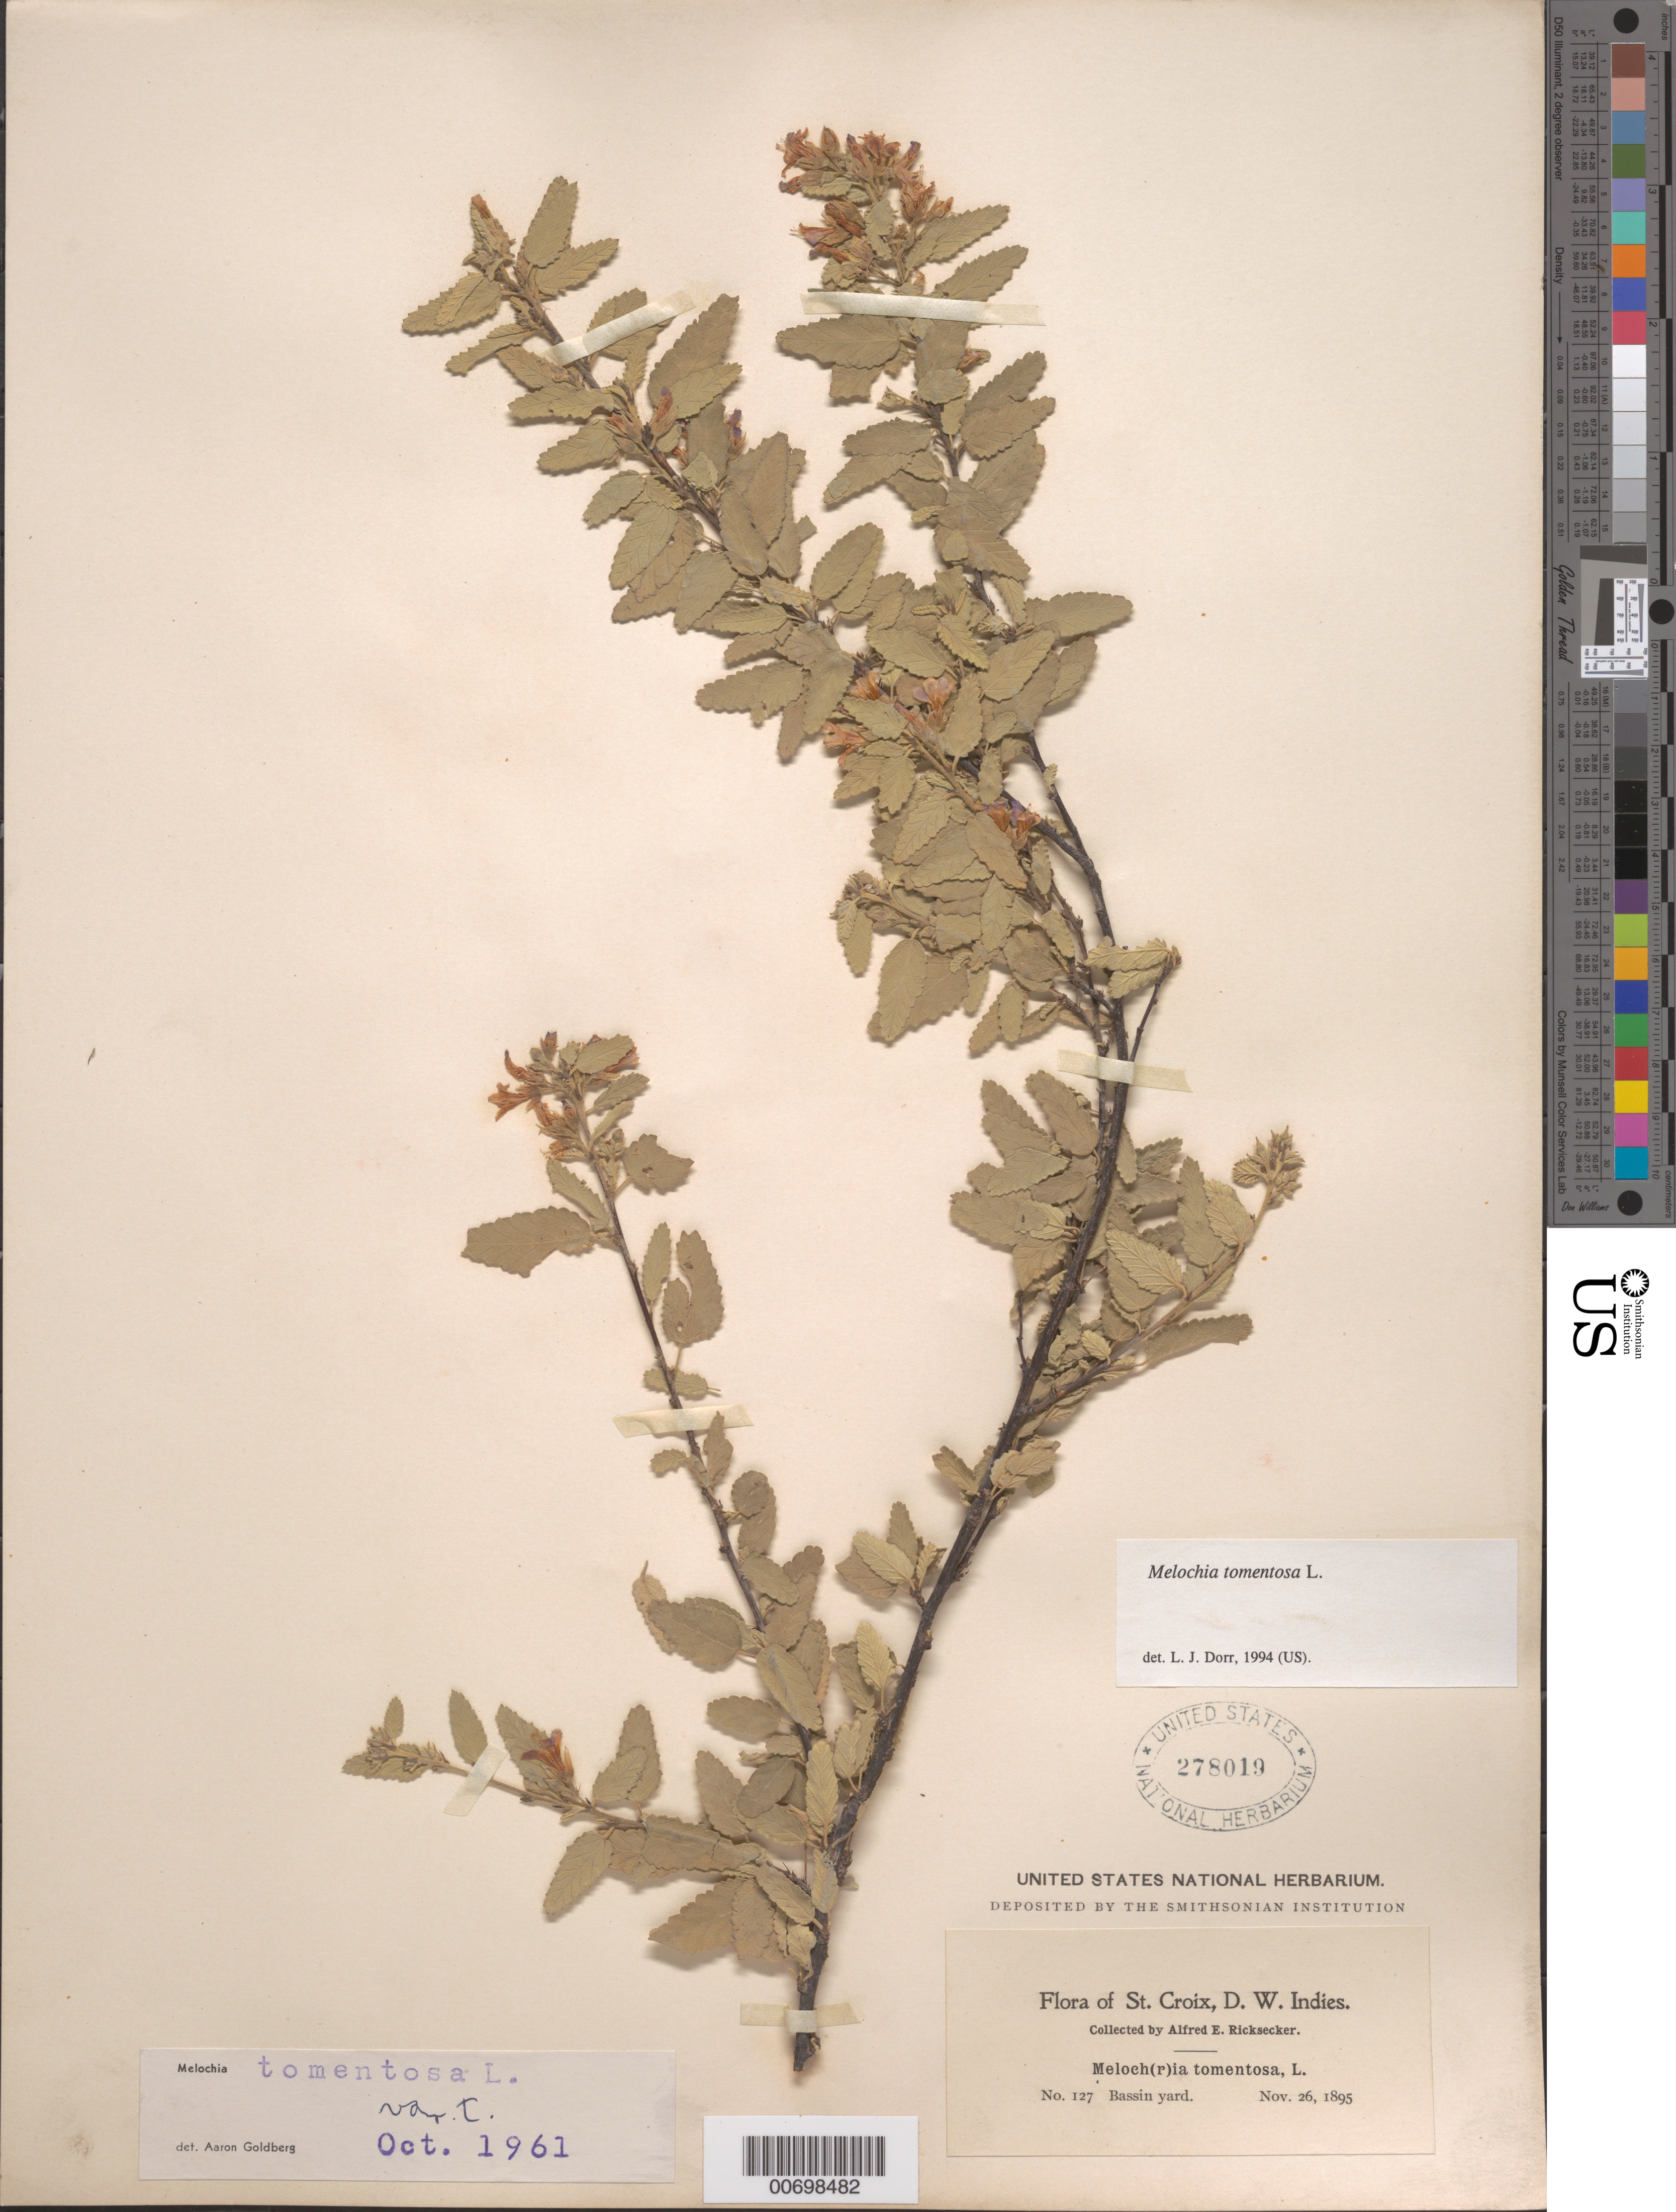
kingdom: Plantae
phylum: Tracheophyta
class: Magnoliopsida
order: Malvales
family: Malvaceae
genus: Melochia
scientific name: Melochia tomentosa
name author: L.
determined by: Dorr, L. J., (BOT), Smithsonian Institution - National Museum of Natural History (UNITED STATES)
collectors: A. E. Ricksecker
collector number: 127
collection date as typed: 26 Nov 1895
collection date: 1895-11-26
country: U.S. Virgin Islands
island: St. Croix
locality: Bassin yard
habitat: Yard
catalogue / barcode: US 278019